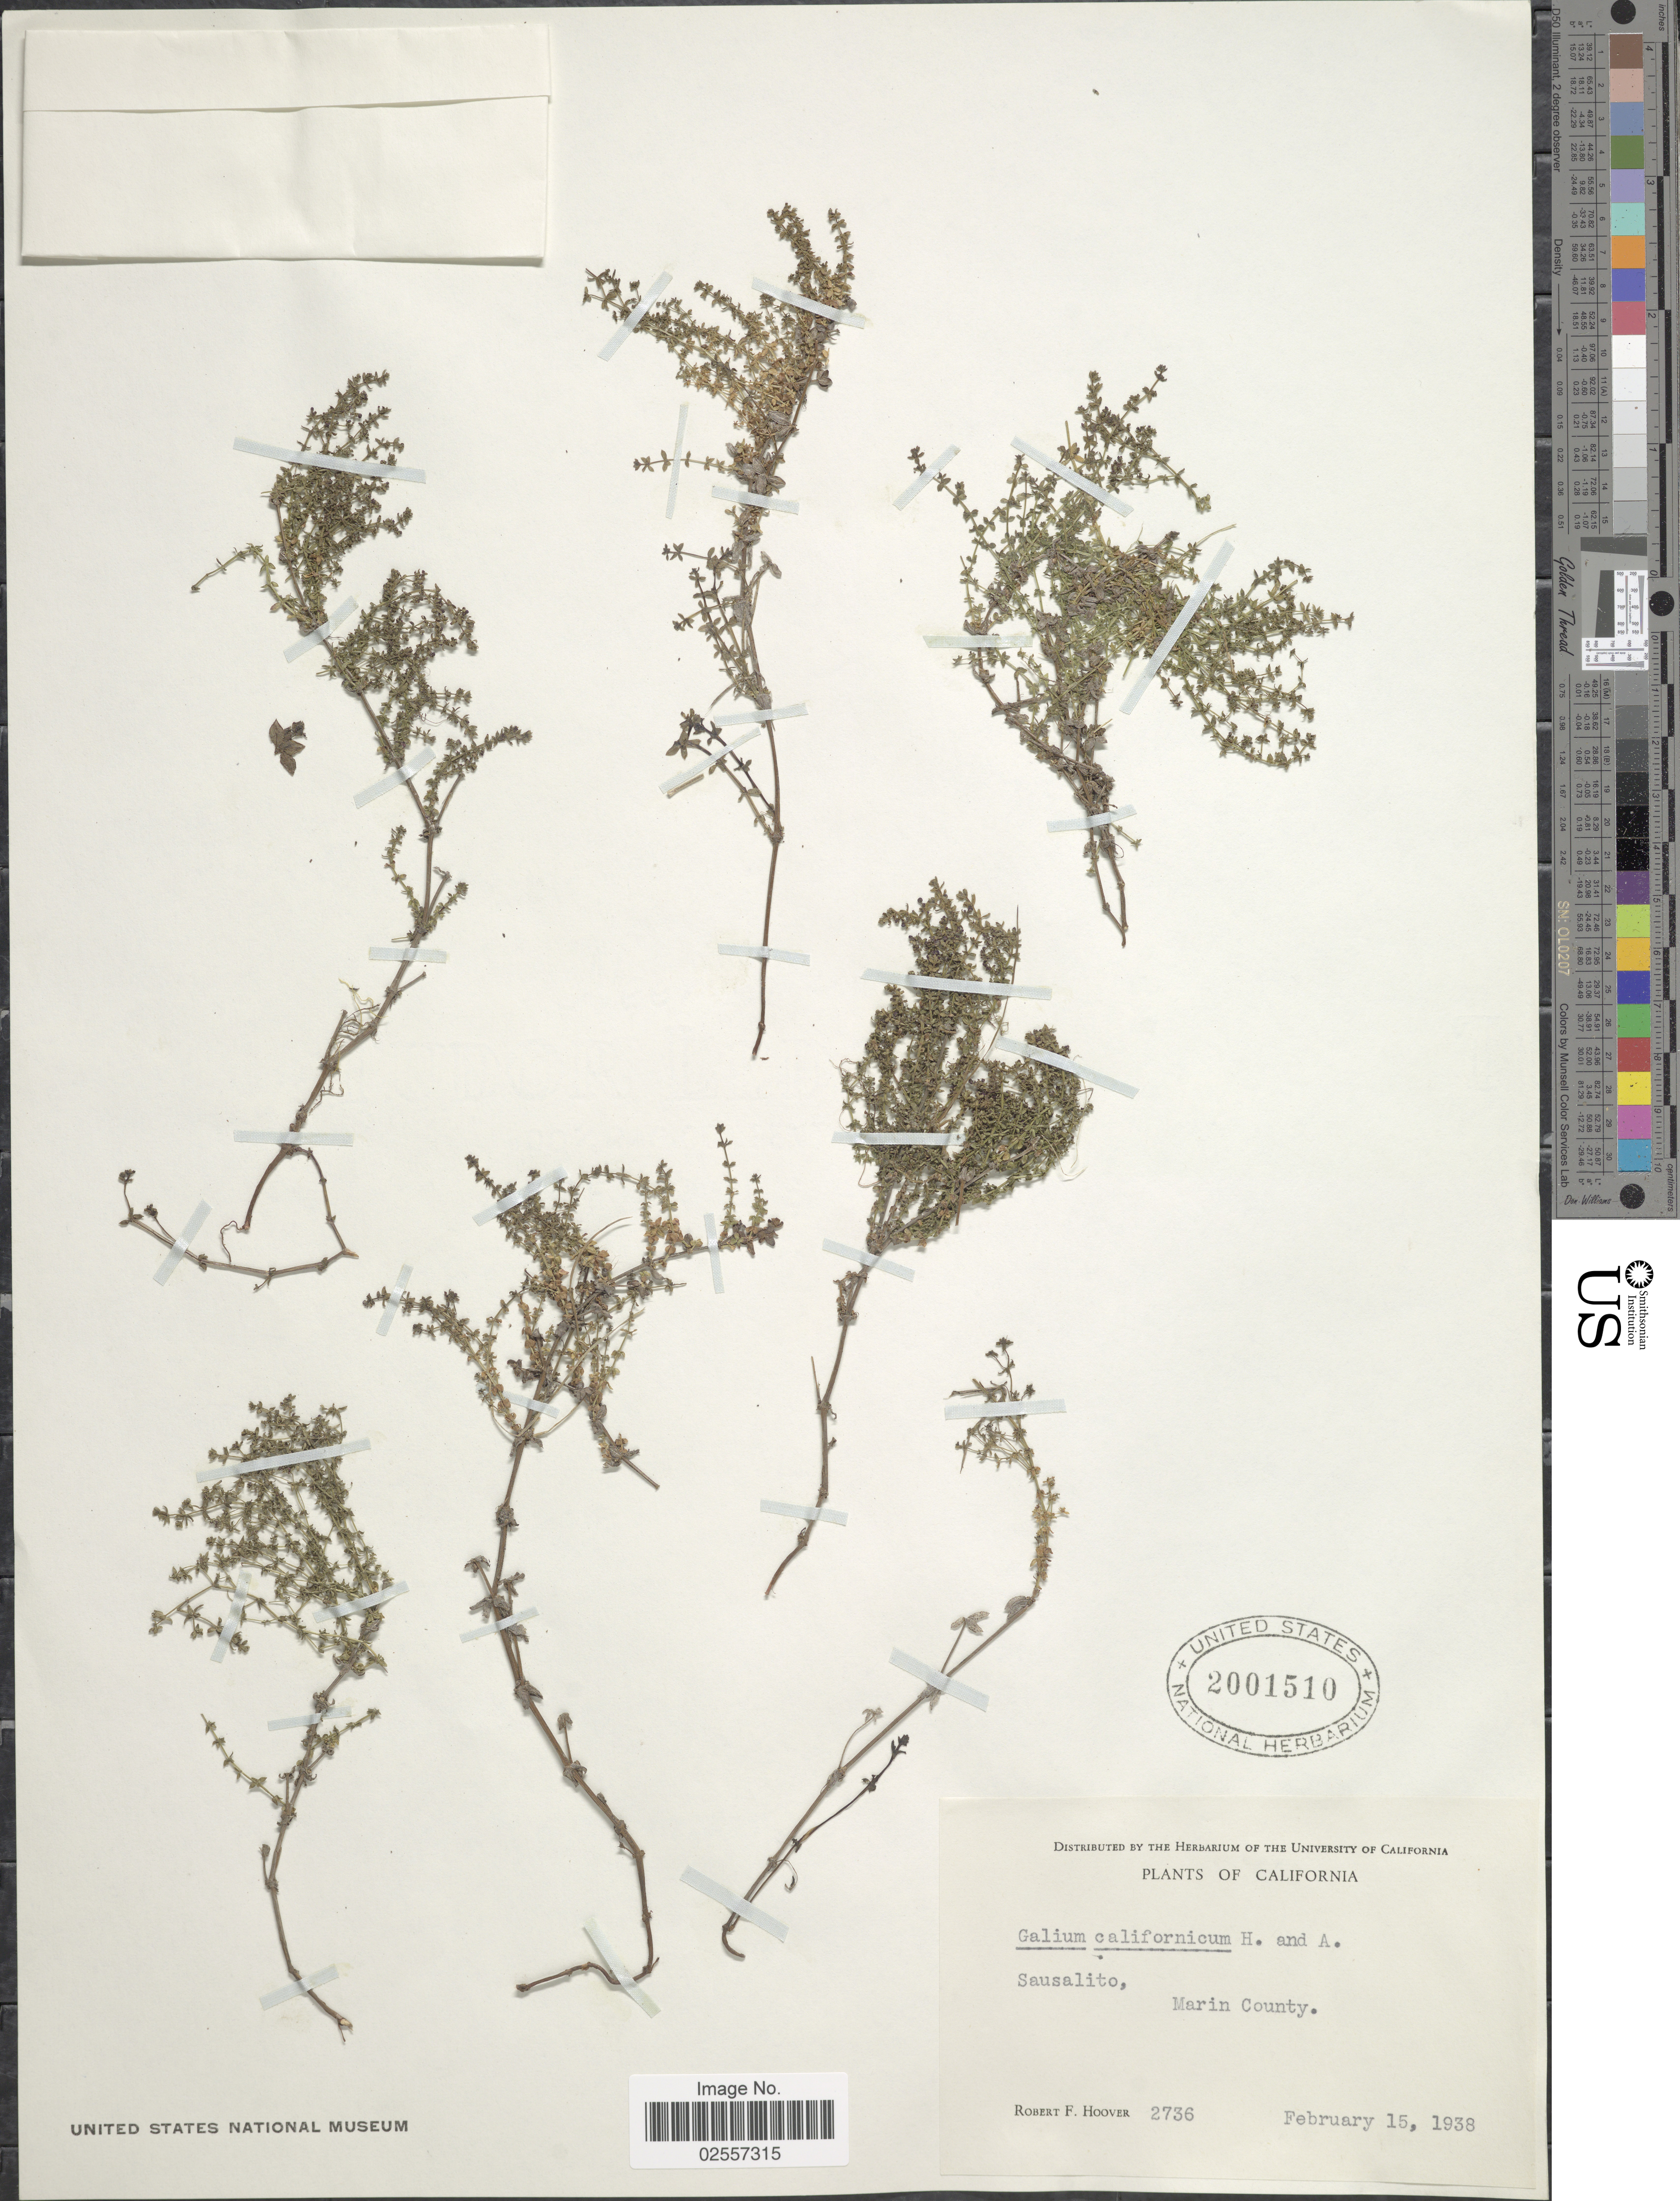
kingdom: Plantae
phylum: Tracheophyta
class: Magnoliopsida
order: Gentianales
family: Rubiaceae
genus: Galium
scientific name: Galium californicum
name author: Hook. & Arn.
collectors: R. F. Hoover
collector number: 2736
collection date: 1938-02-15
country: United States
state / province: California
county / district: Marin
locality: Sausalito, Marin County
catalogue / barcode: US 2001510